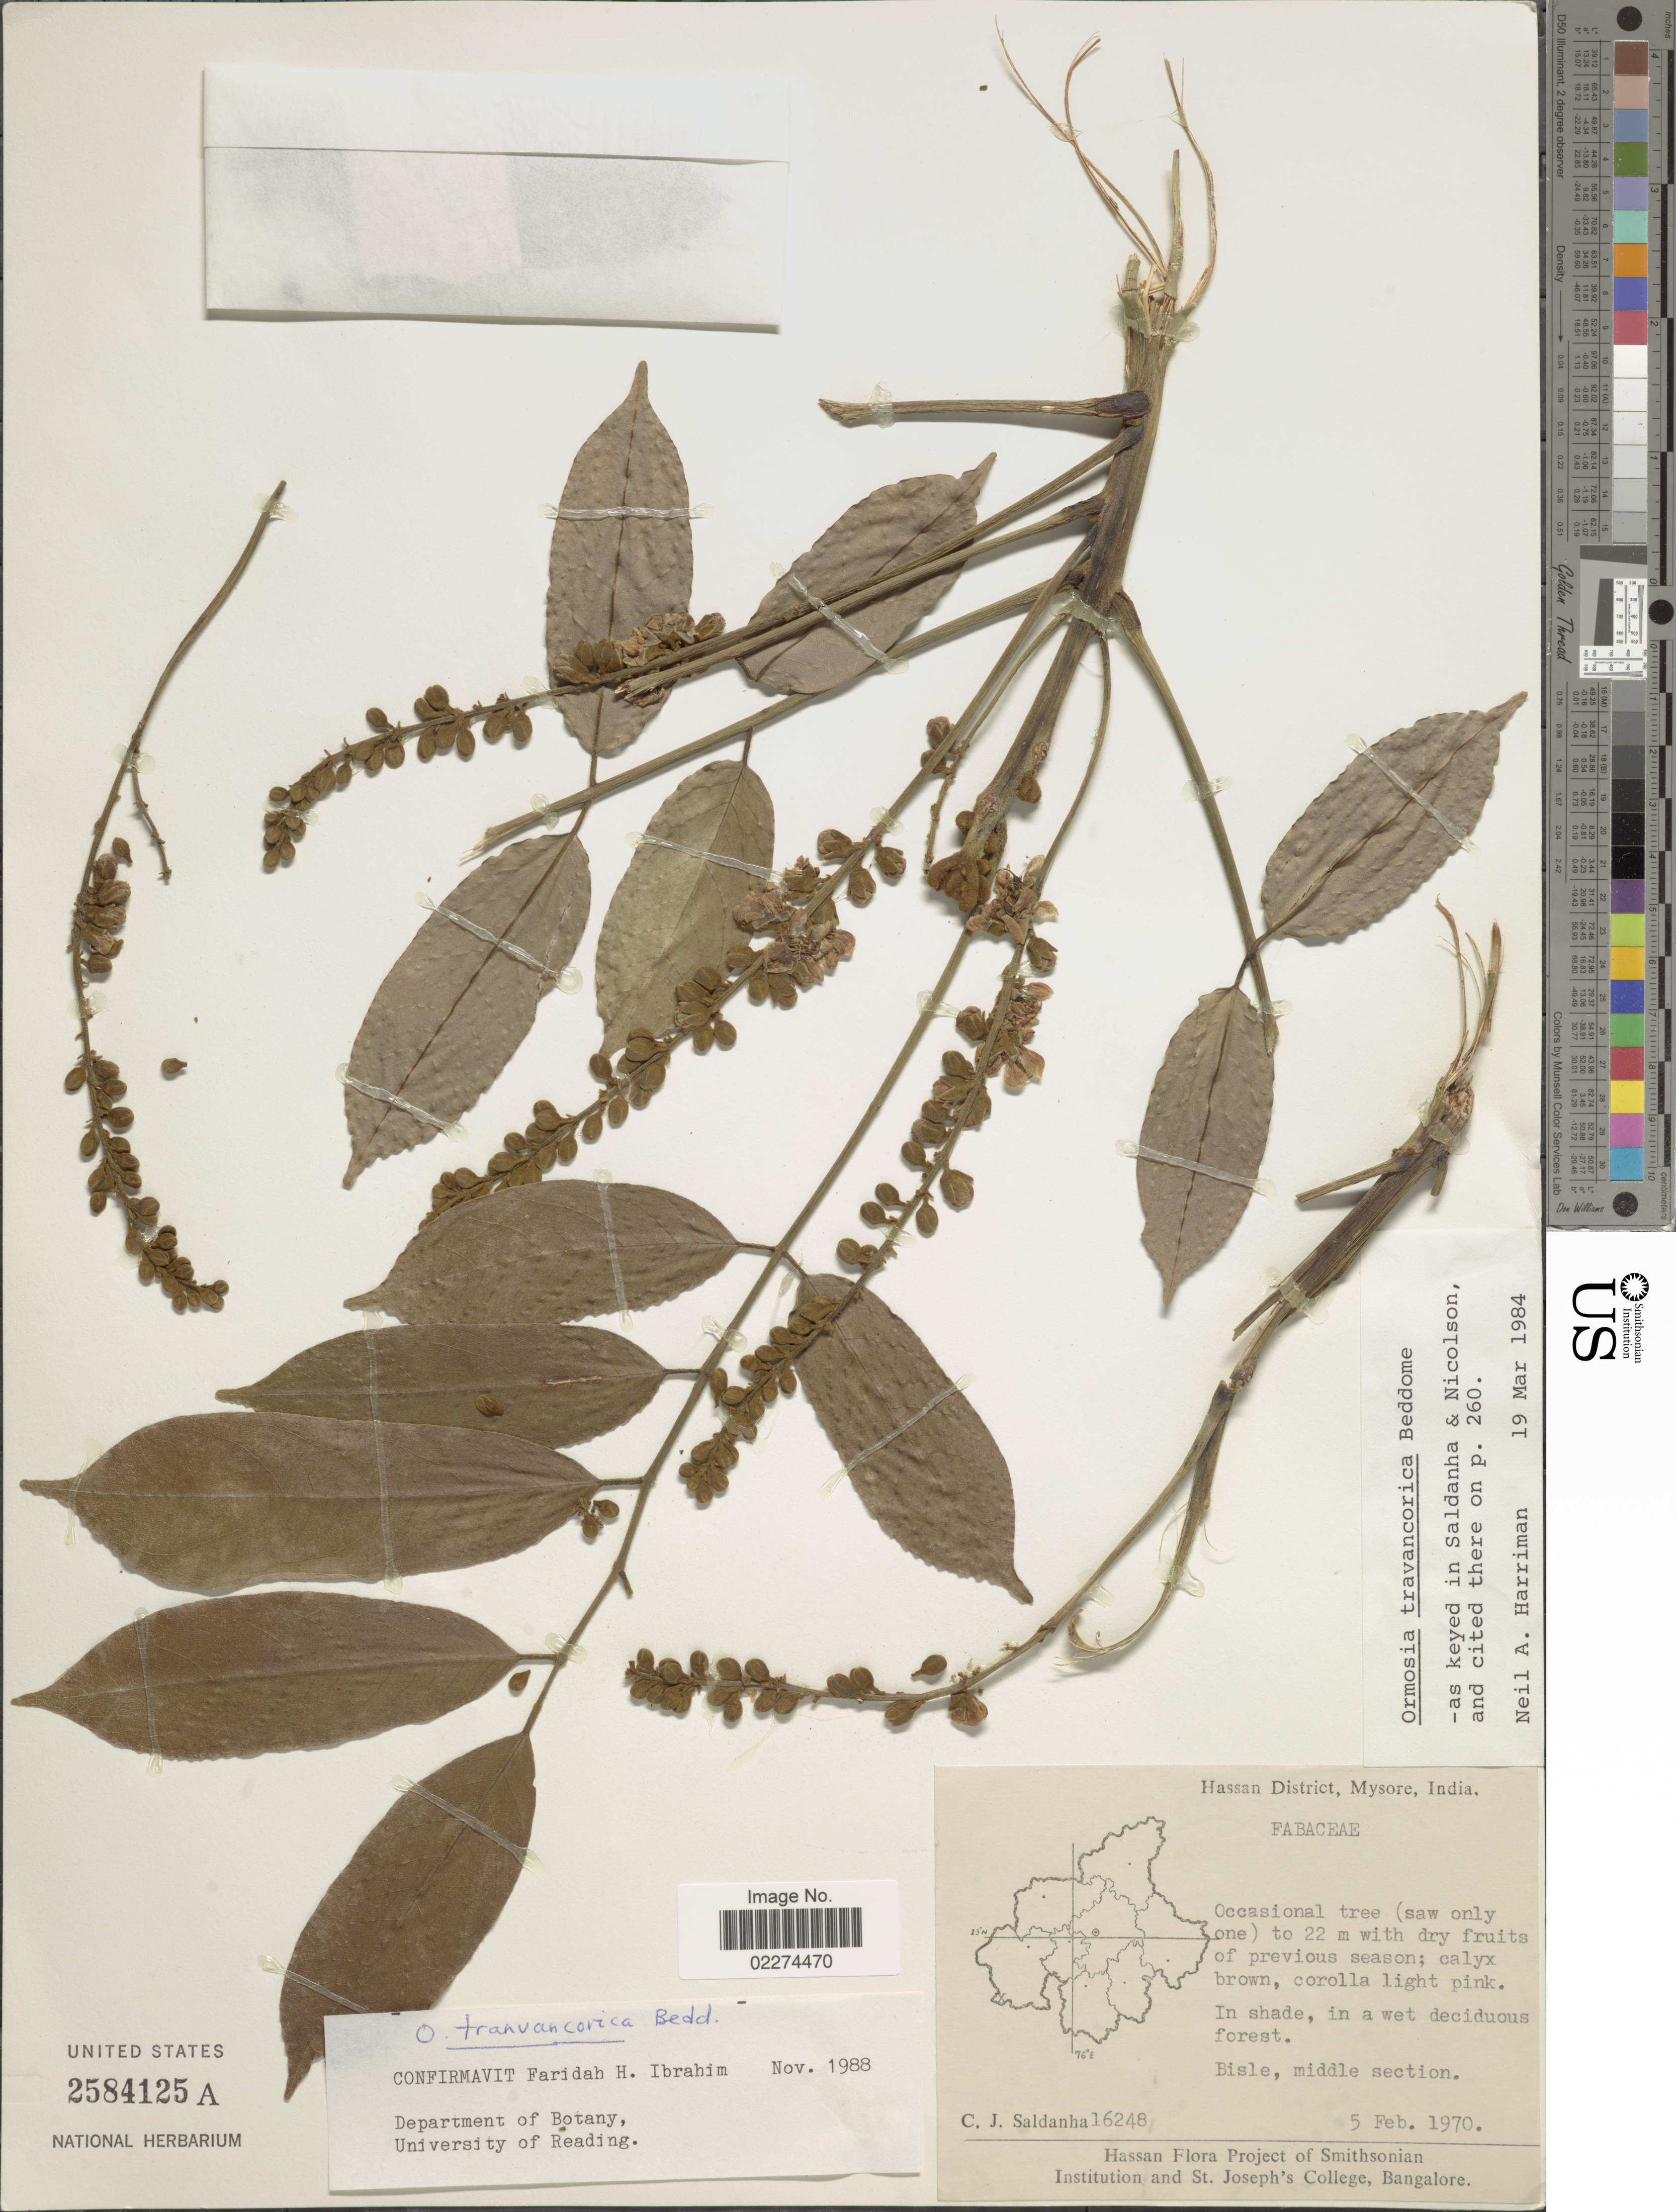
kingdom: Plantae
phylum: Tracheophyta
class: Magnoliopsida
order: Fabales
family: Fabaceae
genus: Ormosia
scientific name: Ormosia travancorica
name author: Bedd.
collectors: C. J. Saldanha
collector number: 16248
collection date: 1970-02-05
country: India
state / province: Karnataka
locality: Hassan District, Mysore, India, Bisle, middle section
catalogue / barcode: US 2584125A